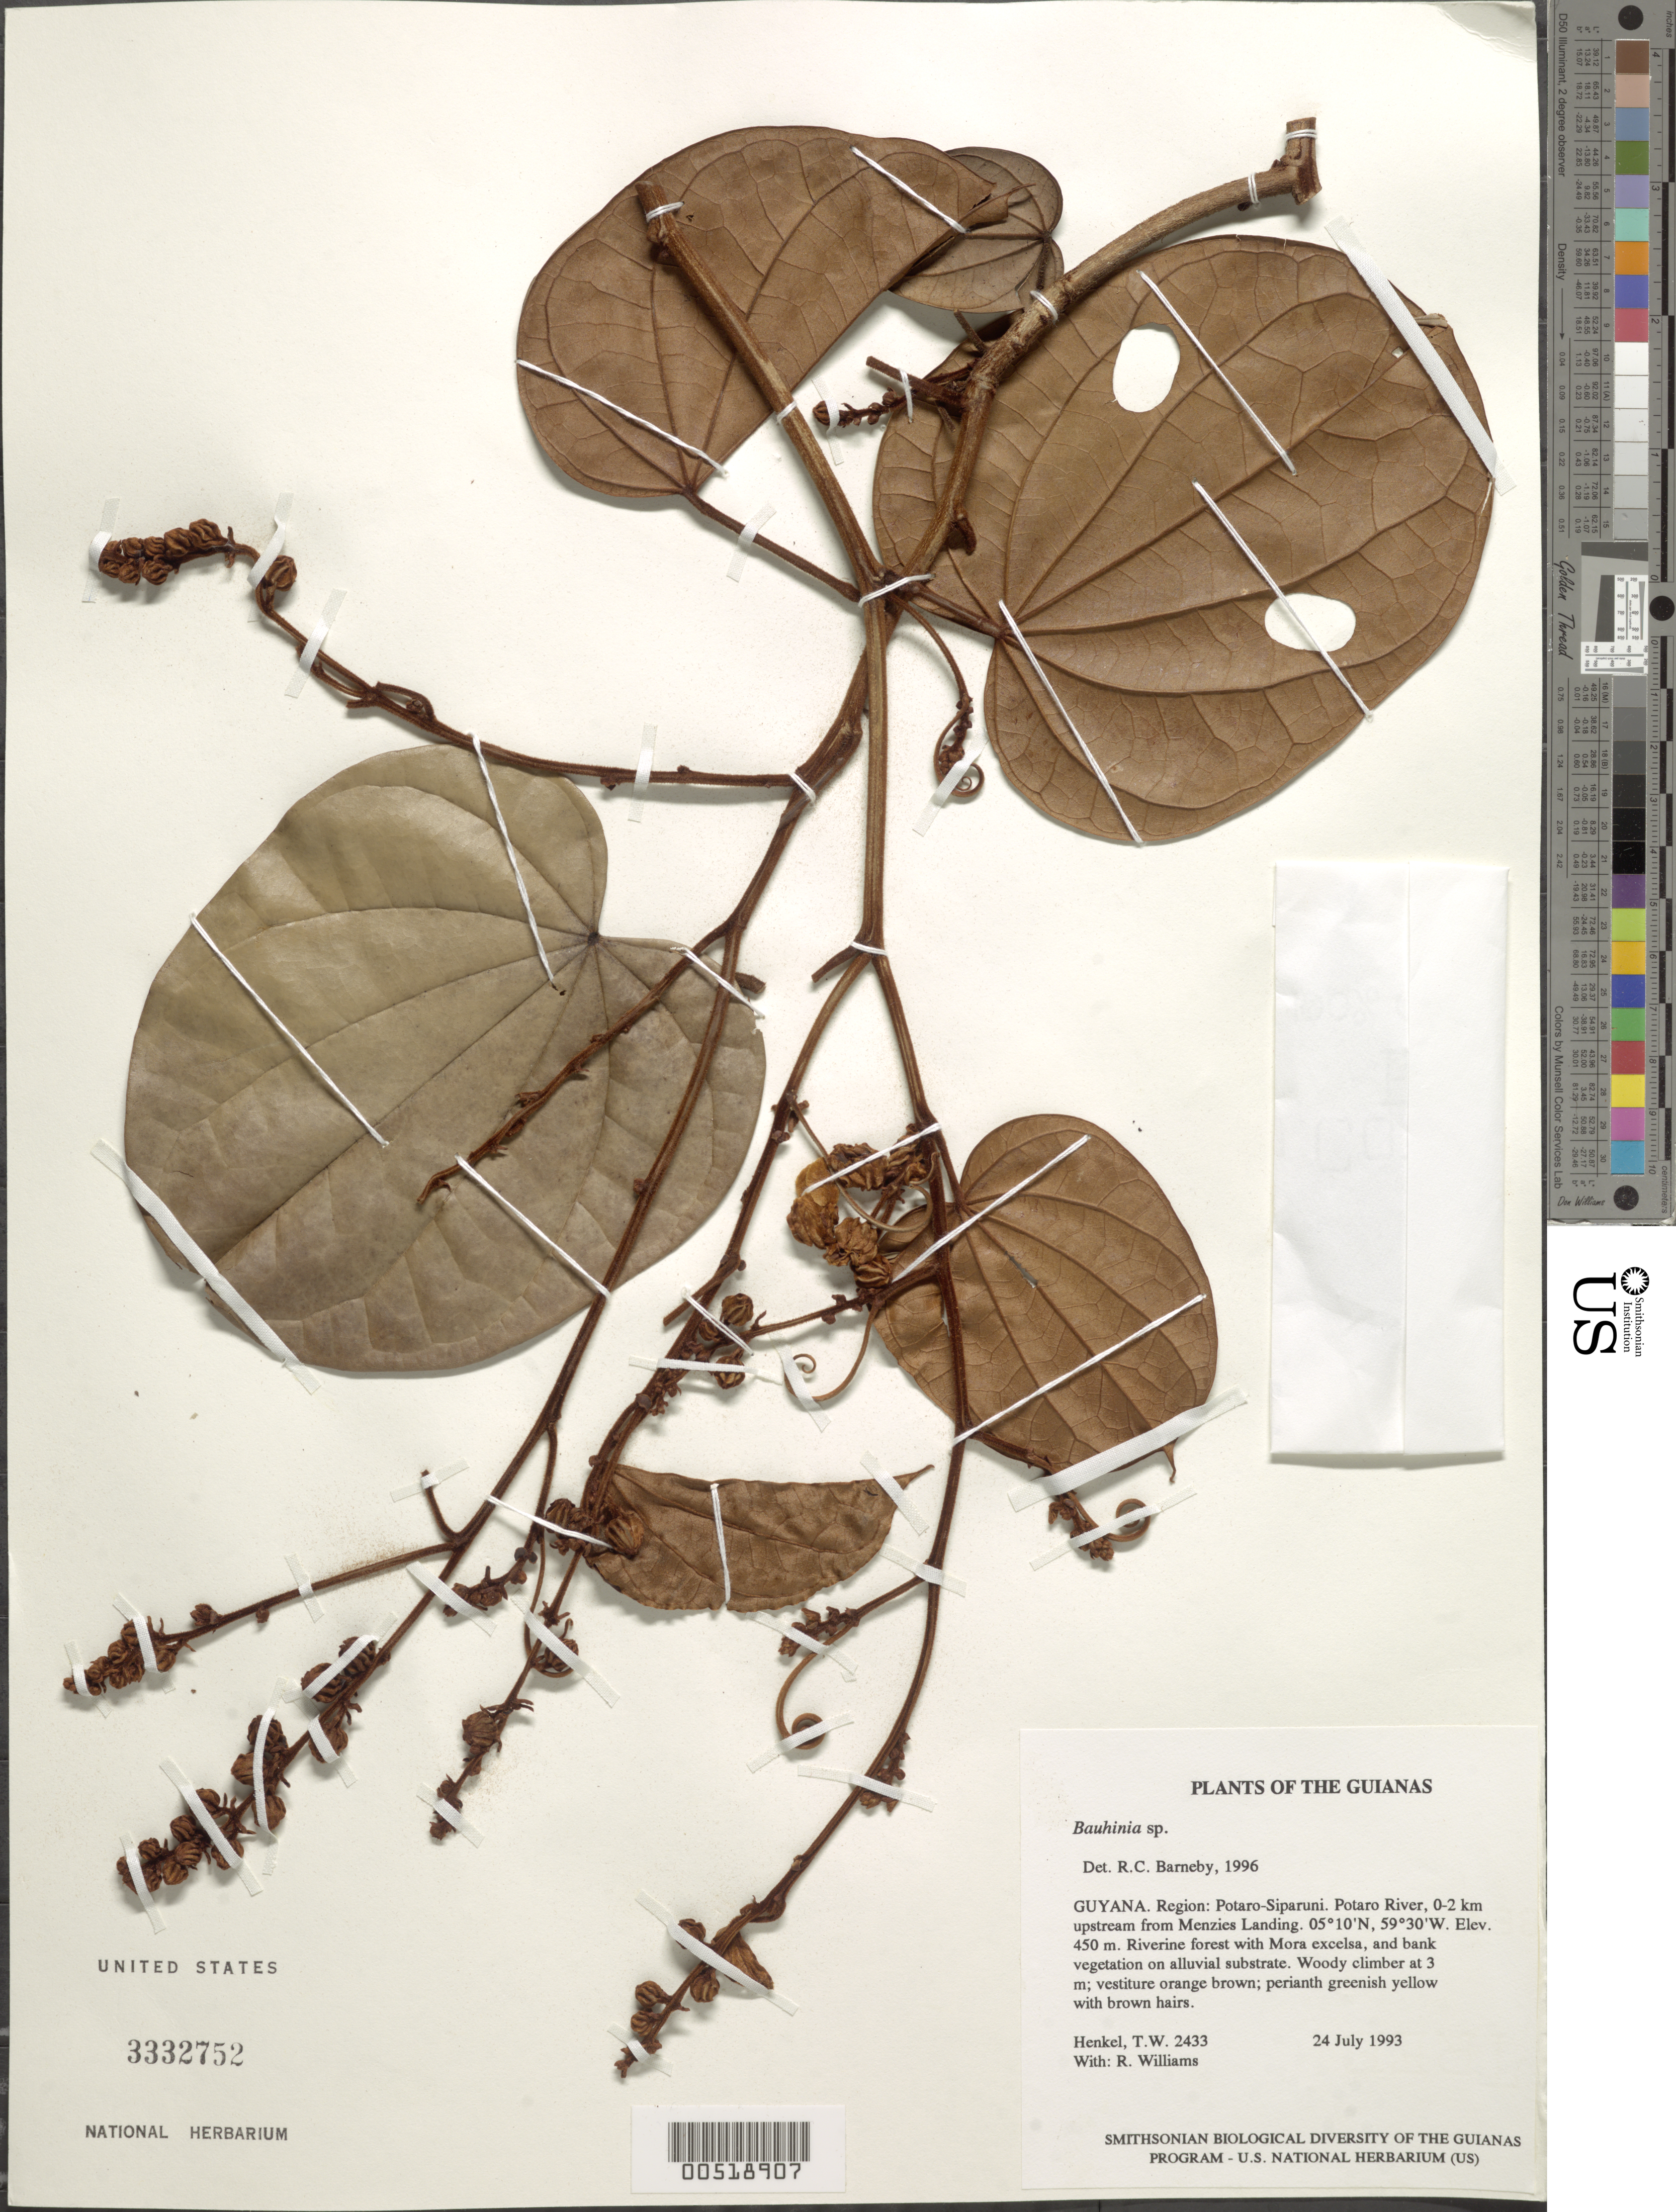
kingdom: Plantae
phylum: Tracheophyta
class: Magnoliopsida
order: Fabales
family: Fabaceae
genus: Bauhinia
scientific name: Bauhinia sp.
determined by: Barneby, Rupert C., (NY)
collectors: T. Henkel & R. Williams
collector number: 2433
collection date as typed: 24 July 1993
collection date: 1993-07-24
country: Guyana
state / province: Potaro-Siparuni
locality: Potaro River, 0-2 km upstream from Menzies Landing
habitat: Riverine forest with Mora excelsa, and bank vegetation on alluvial substrate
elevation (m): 450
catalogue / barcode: US 3332752